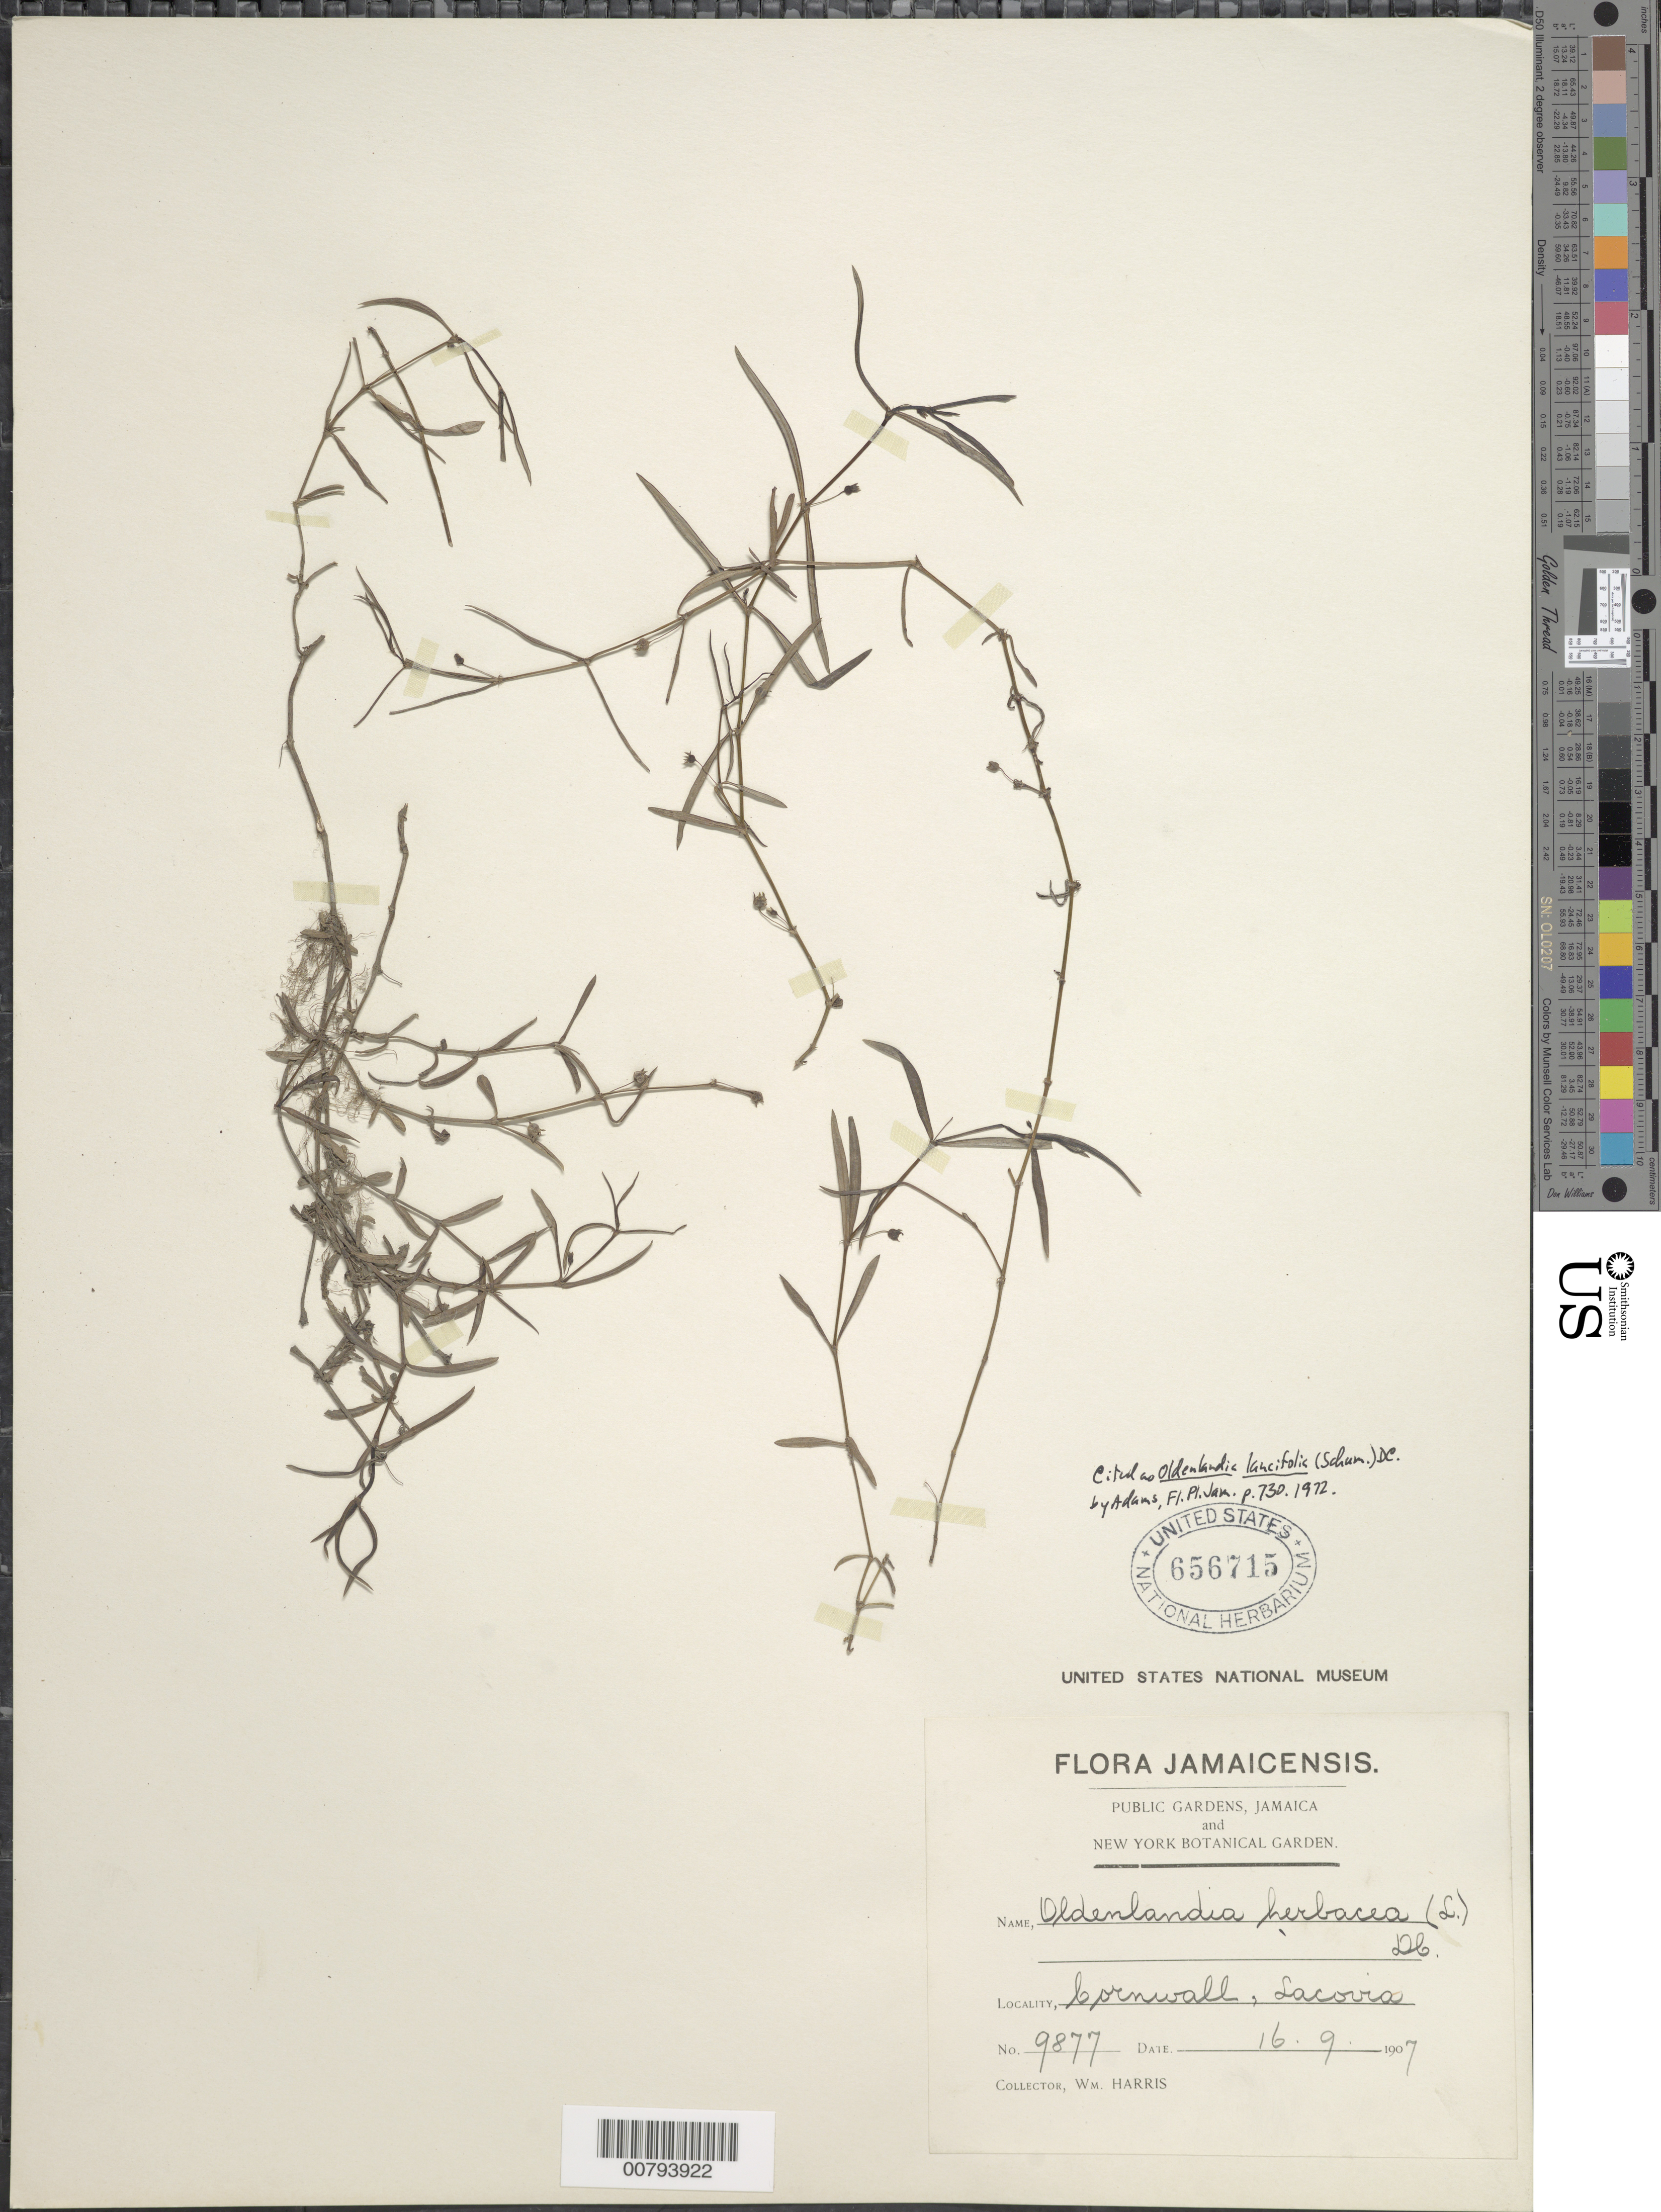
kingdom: Plantae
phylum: Tracheophyta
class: Magnoliopsida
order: Gentianales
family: Rubiaceae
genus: Oldenlandia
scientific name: Oldenlandia uniflora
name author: L.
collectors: W. H. Harris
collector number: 9877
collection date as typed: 16 Sep 1907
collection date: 1907-09-16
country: Jamaica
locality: Cornwall, Lacovia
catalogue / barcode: US 656715